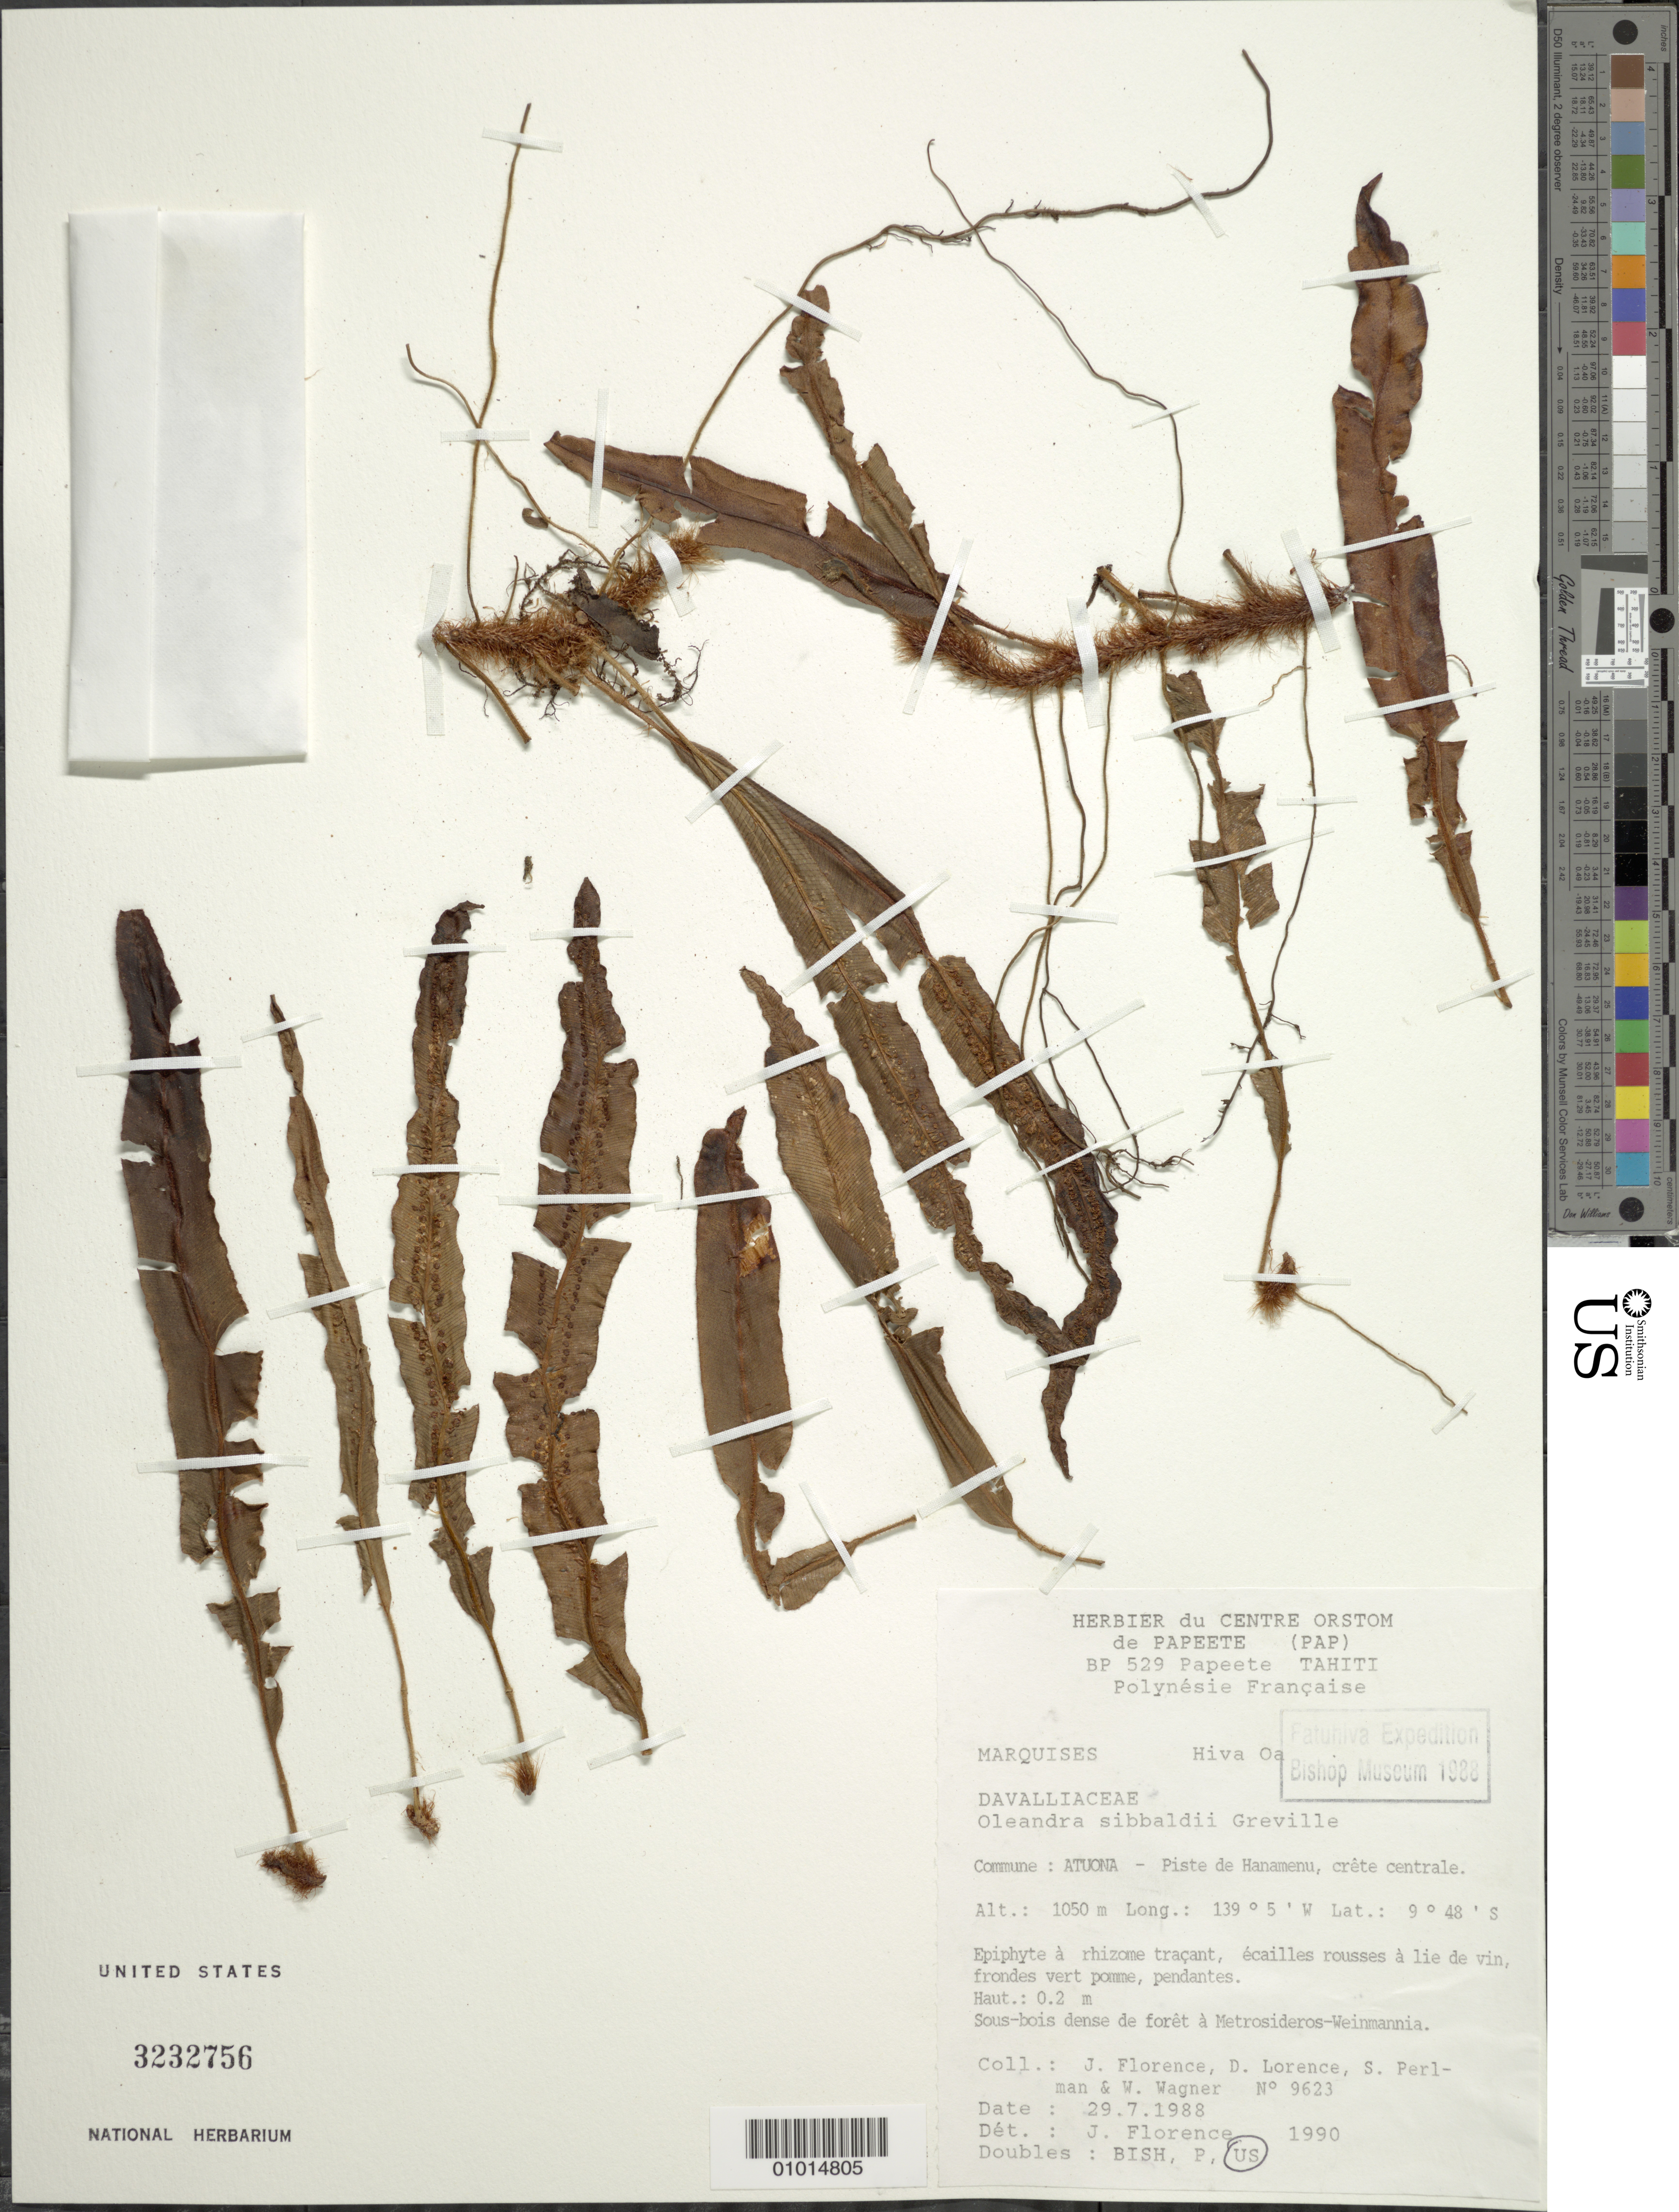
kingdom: Plantae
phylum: Tracheophyta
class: Polypodiopsida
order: Polypodiales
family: Oleandraceae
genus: Oleandra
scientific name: Oleandra sibbaldii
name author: Grev.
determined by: Florence, J.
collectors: J. Florence, D. Lorence, S. P. Perlman & W. L. Wagner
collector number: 9623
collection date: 1988-07-29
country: French Polynesia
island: Hiva Oa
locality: Atuona, piste de Hanamenu, crête centrale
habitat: Sous-bois dense forêt à Metrosideros-Weinmannia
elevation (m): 1050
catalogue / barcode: US 3232756